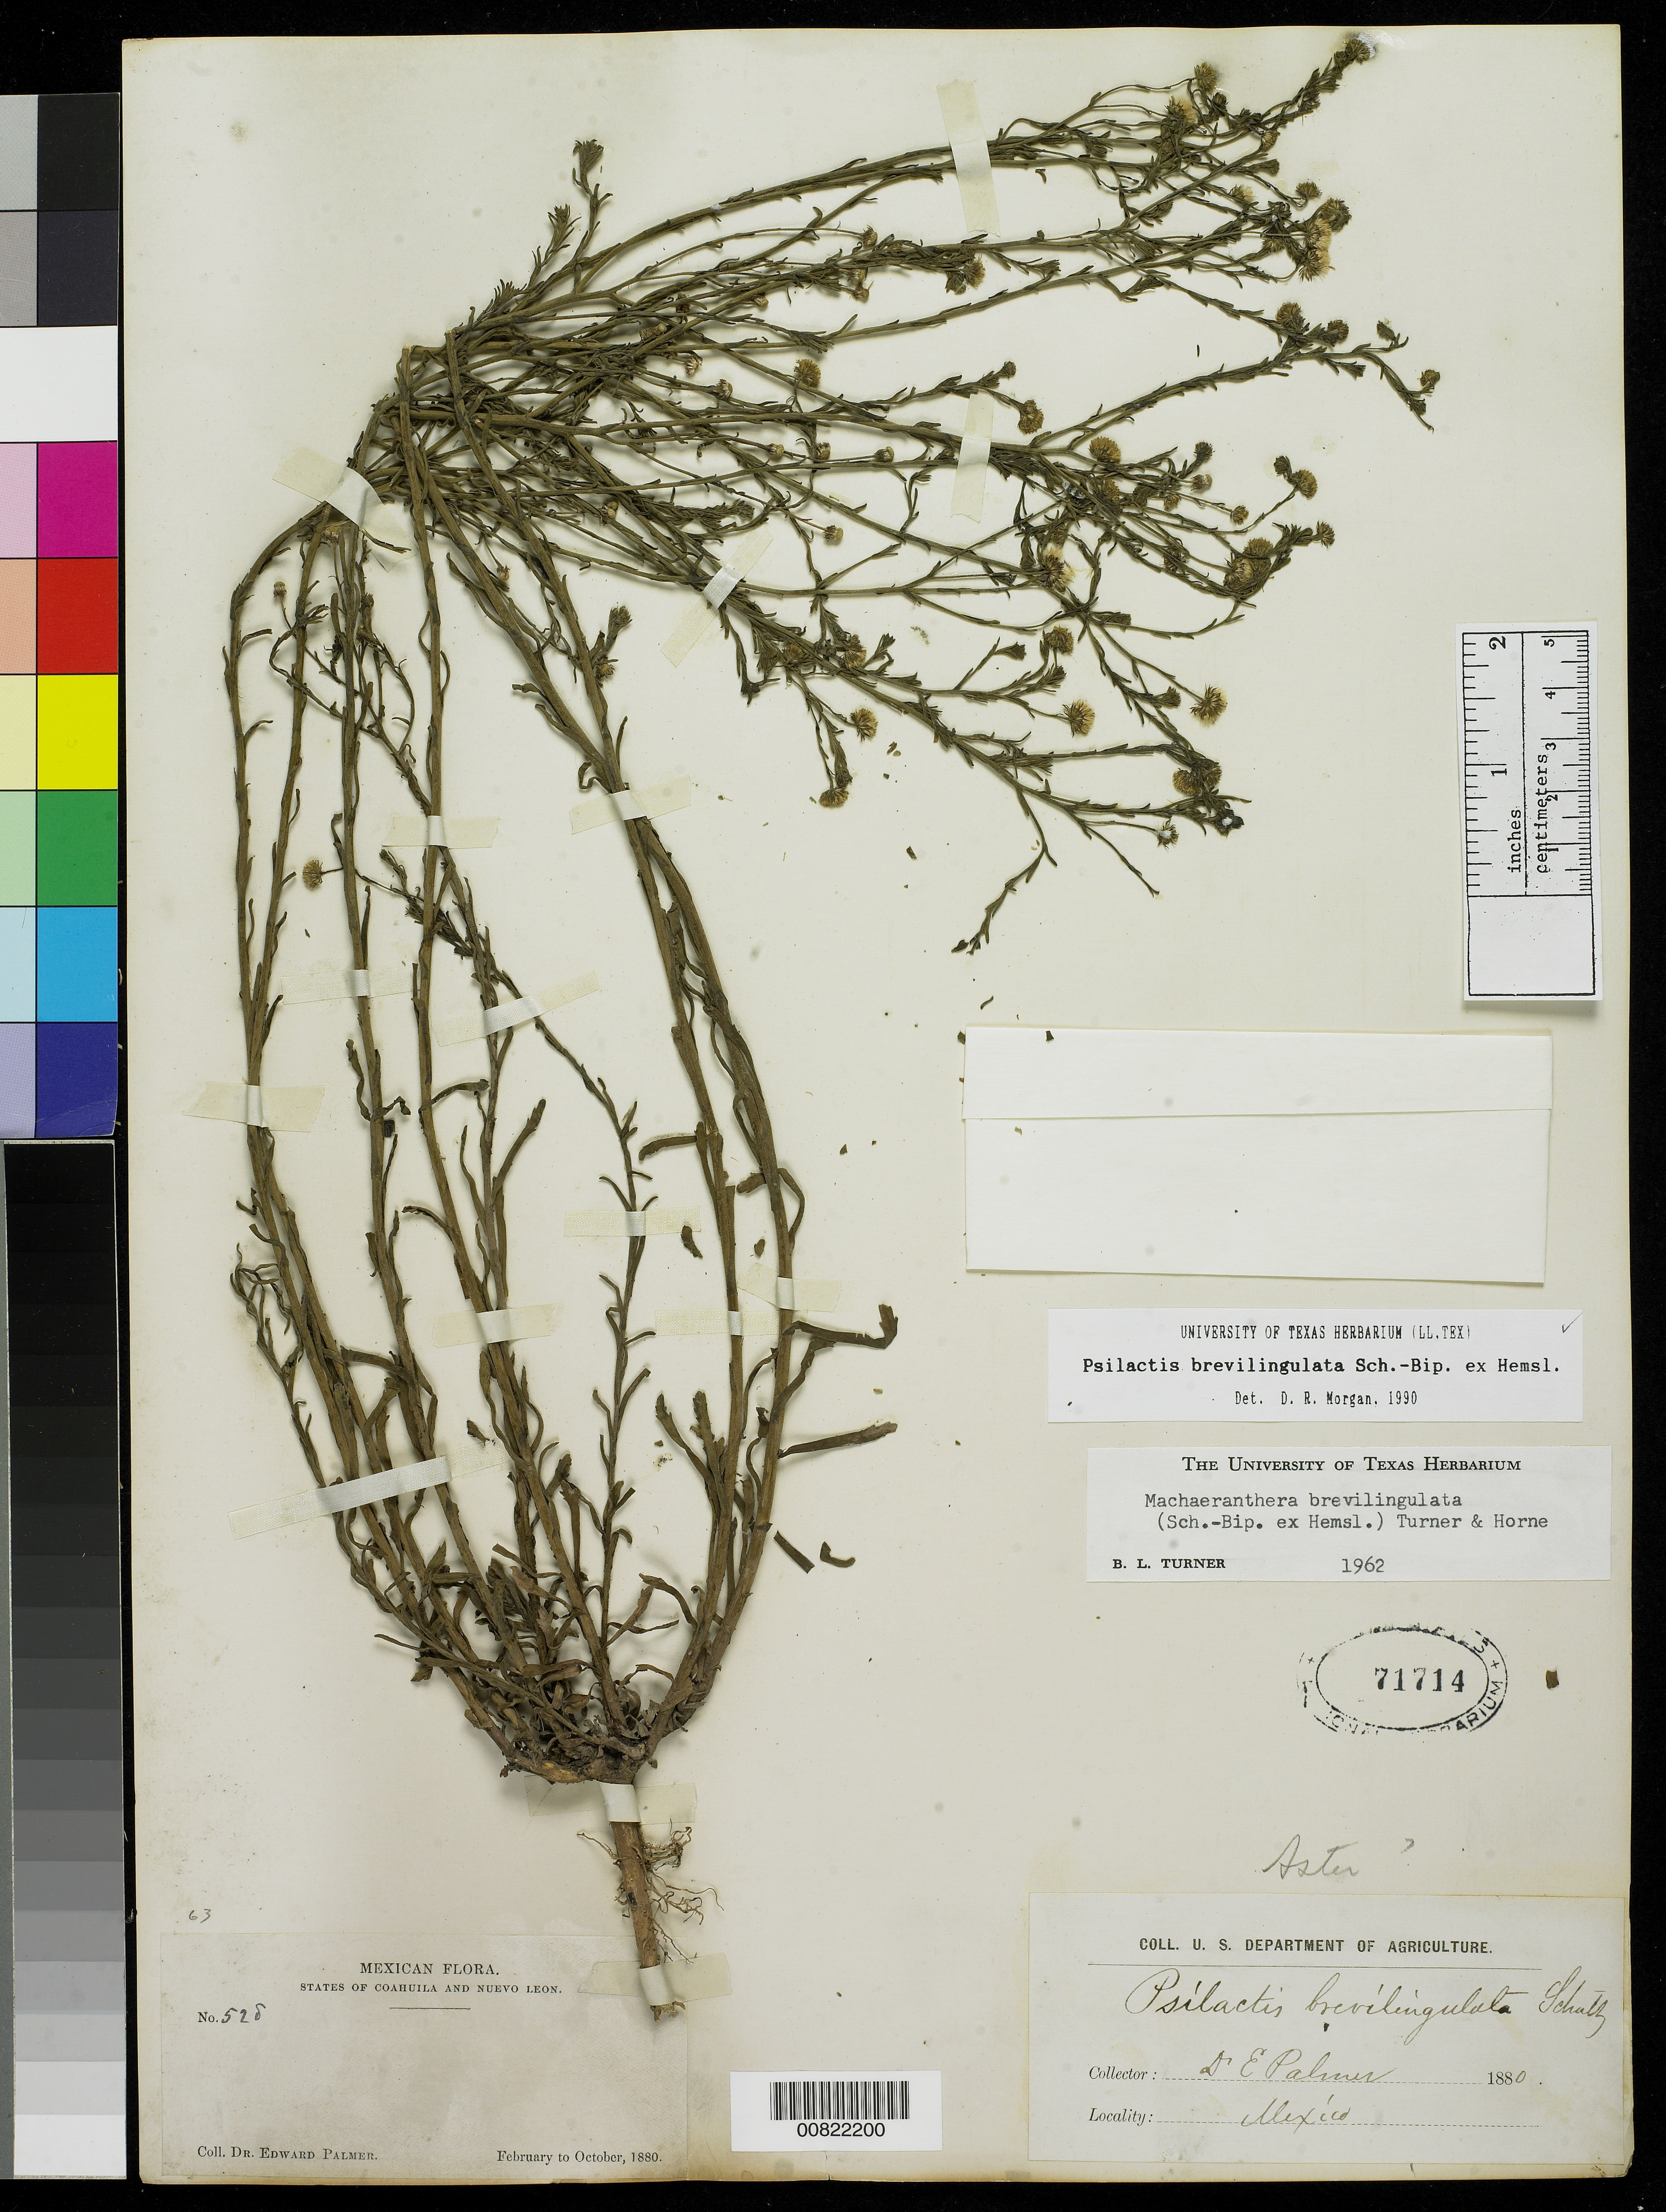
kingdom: Plantae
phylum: Tracheophyta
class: Magnoliopsida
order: Asterales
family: Asteraceae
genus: Psilactis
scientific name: Psilactis brevilingulata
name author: Sch. Bip. ex Hemsl.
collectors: E. Palmer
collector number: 528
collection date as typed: Feb 1880 to -- Oct 1880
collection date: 1880-02/1880-10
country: Mexico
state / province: Coahuila / Nuevo León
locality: States of Coahuila and Nuevo León.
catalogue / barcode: US 71714